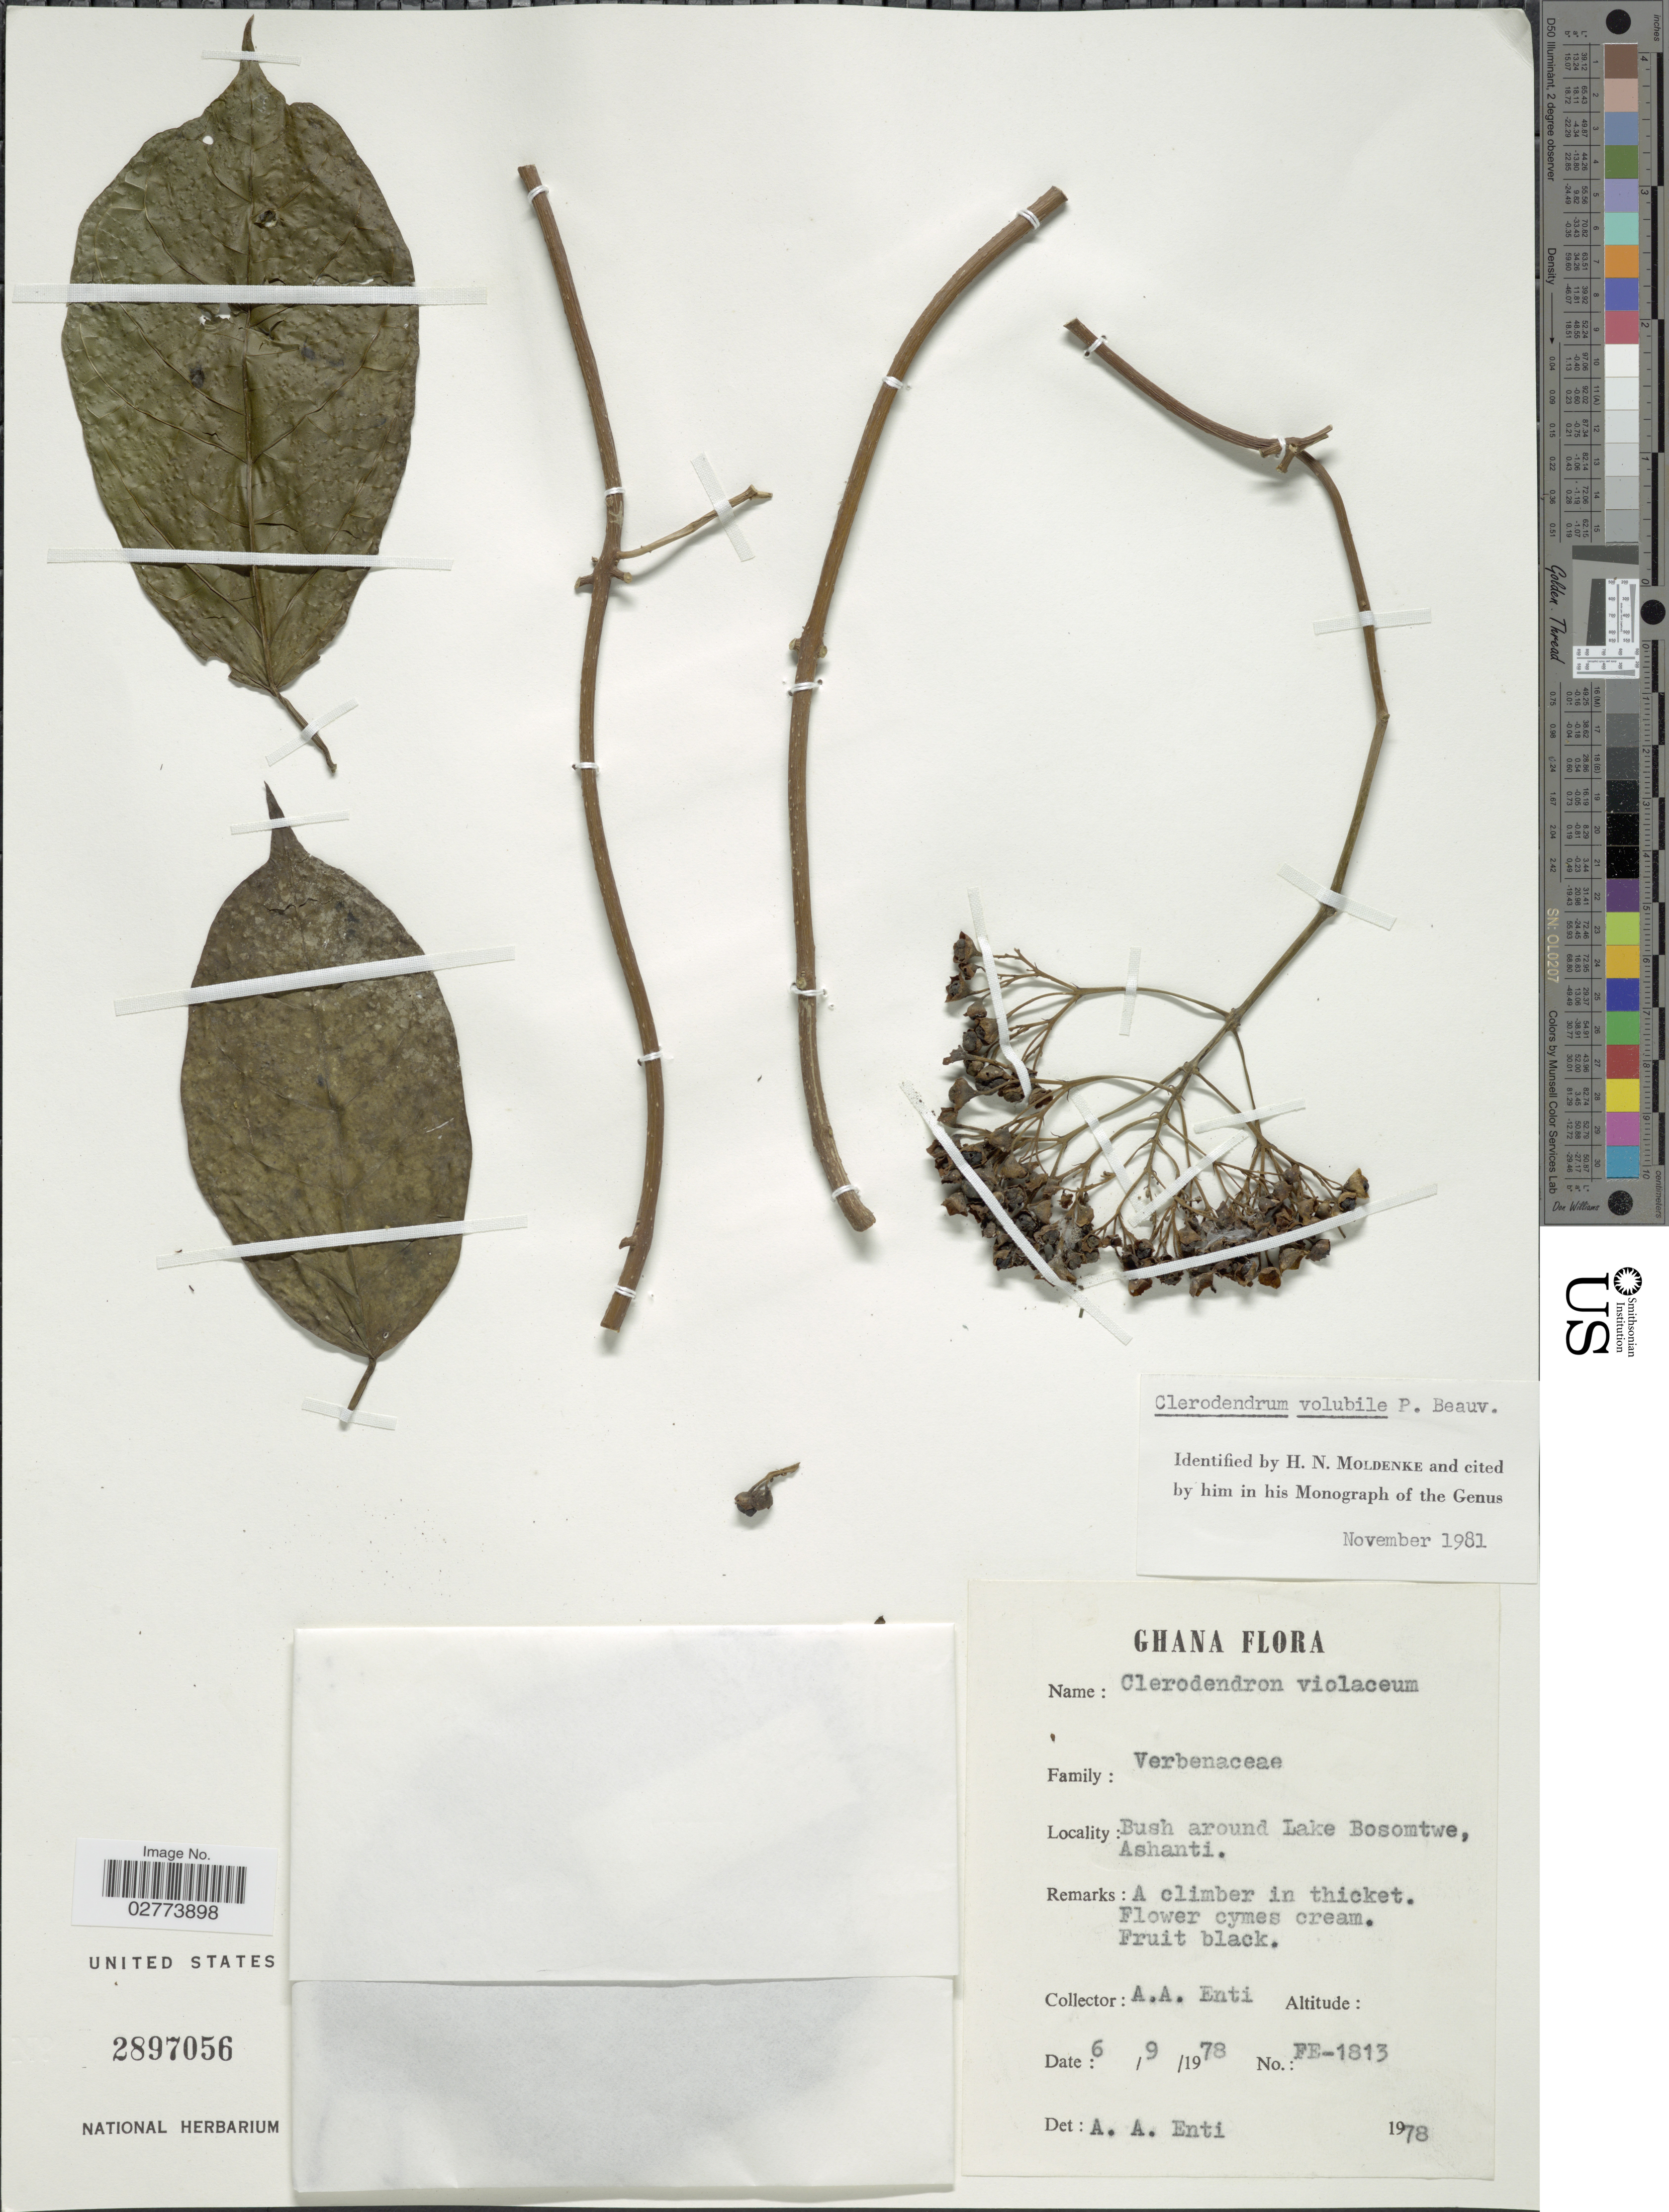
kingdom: Plantae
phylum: Tracheophyta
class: Magnoliopsida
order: Lamiales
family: Lamiaceae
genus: Clerodendrum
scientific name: Clerodendrum volubile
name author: P. Beauv.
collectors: A. Enti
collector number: FE-1813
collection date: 1978-09-06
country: Ghana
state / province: Ashanti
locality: Bush around Lake Bosomtwe.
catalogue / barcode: US 2897056